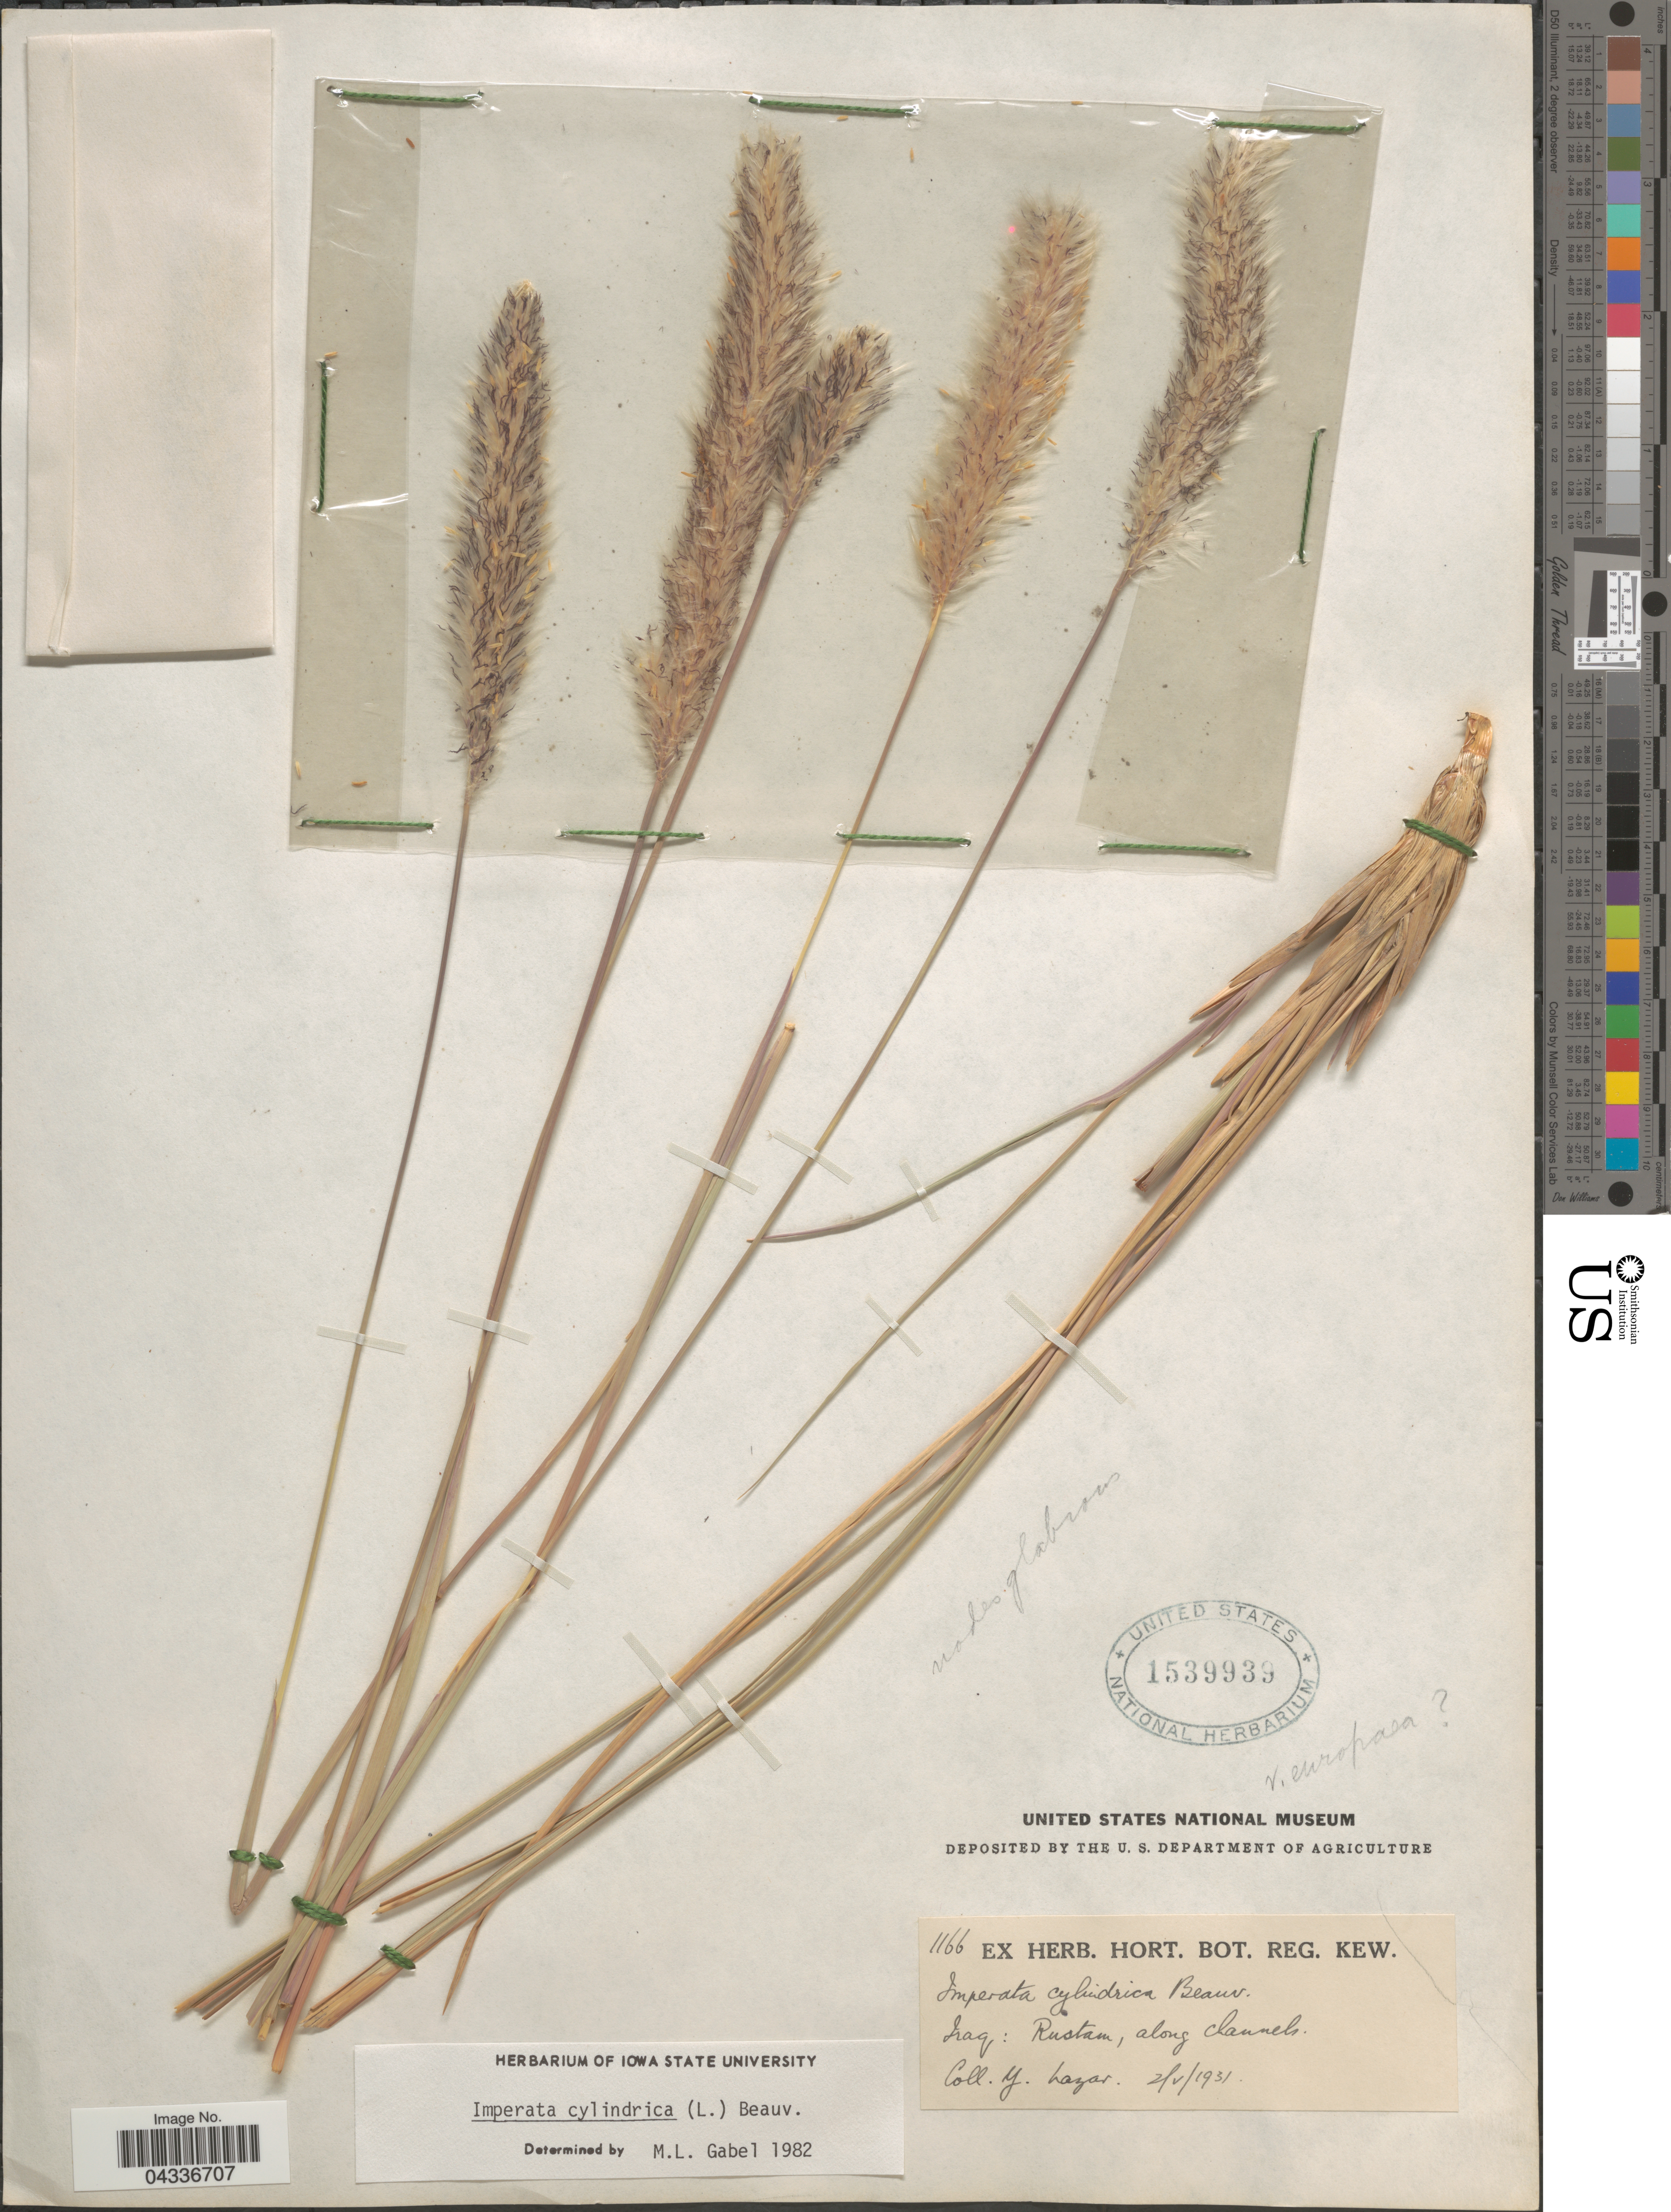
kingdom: Plantae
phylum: Tracheophyta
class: Liliopsida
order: Poales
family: Poaceae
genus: Imperata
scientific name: Imperata cylindrica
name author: (L.) P. Beauv.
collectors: Y. Lazar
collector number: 1166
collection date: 1931-05-02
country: Iraq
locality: Rustam, along channels.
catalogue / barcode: US 1539939